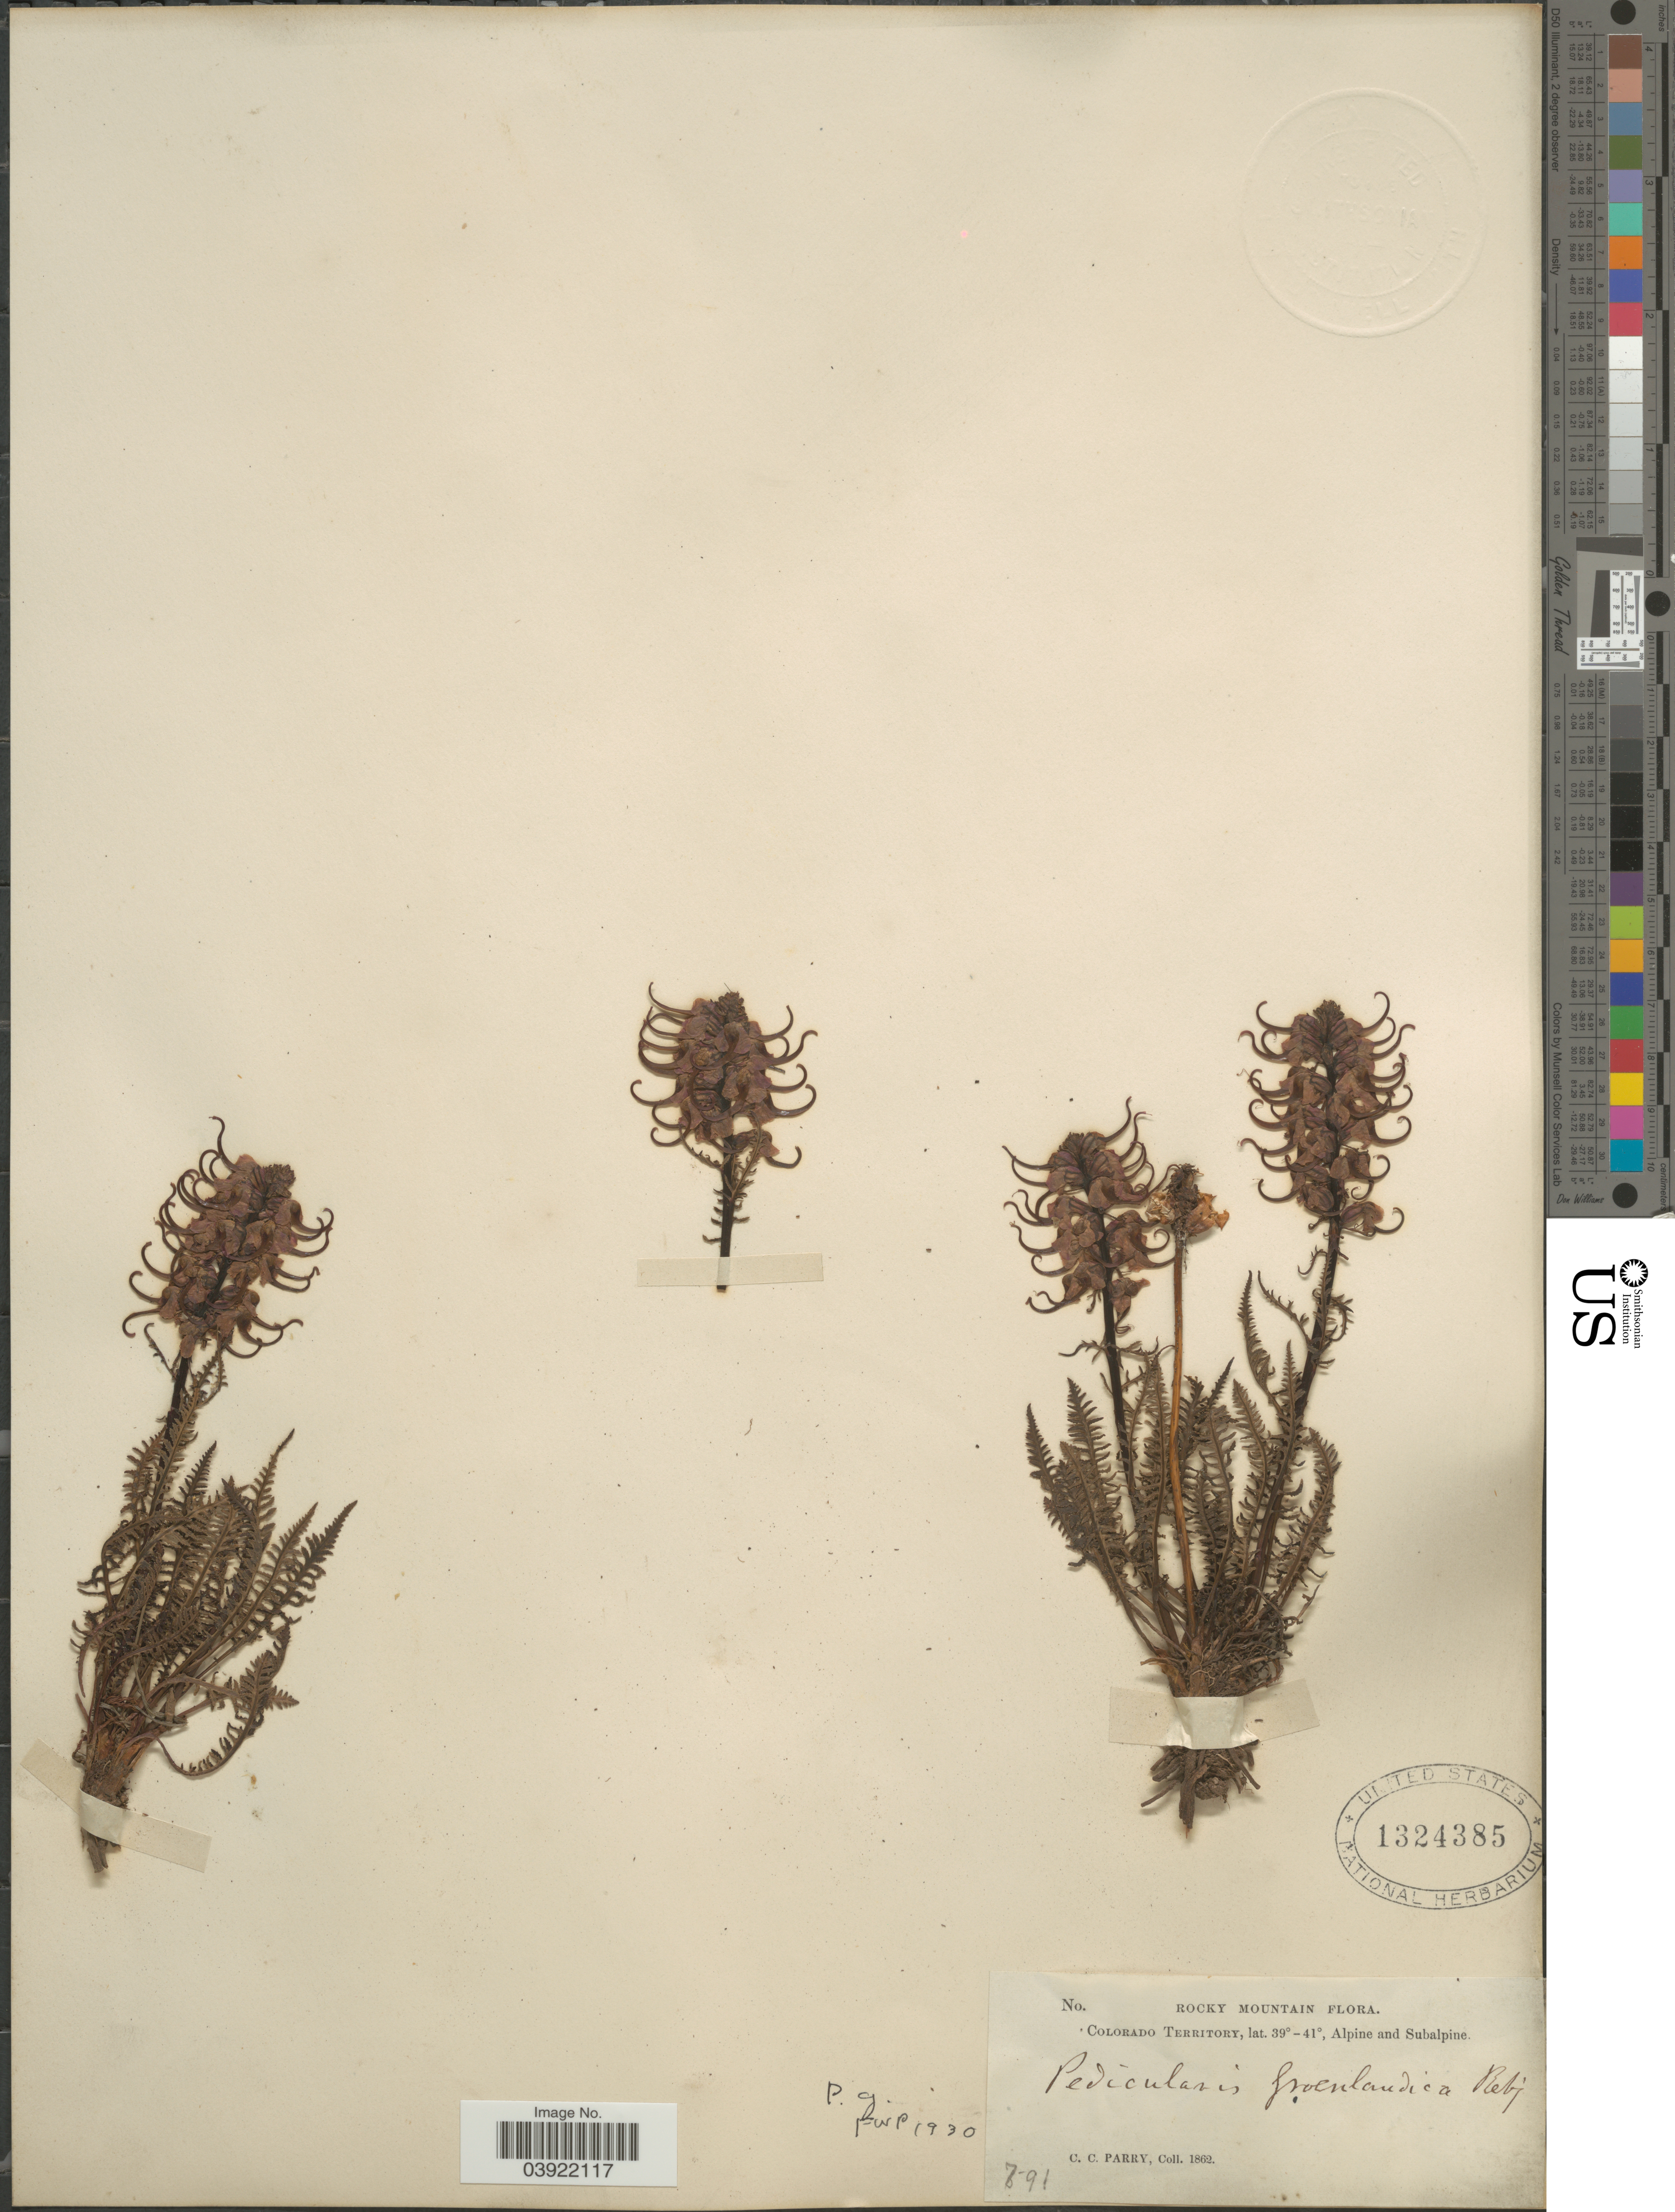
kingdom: Plantae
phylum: Tracheophyta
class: Magnoliopsida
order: Lamiales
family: Orobanchaceae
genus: Pedicularis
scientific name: Pedicularis groenlandica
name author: Retz.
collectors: C. C. Parry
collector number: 7-91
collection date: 1862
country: United States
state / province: Colorado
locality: Rocky Mountain. Colorado Territory. Alpine and Subalpine.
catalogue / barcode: US 1324385